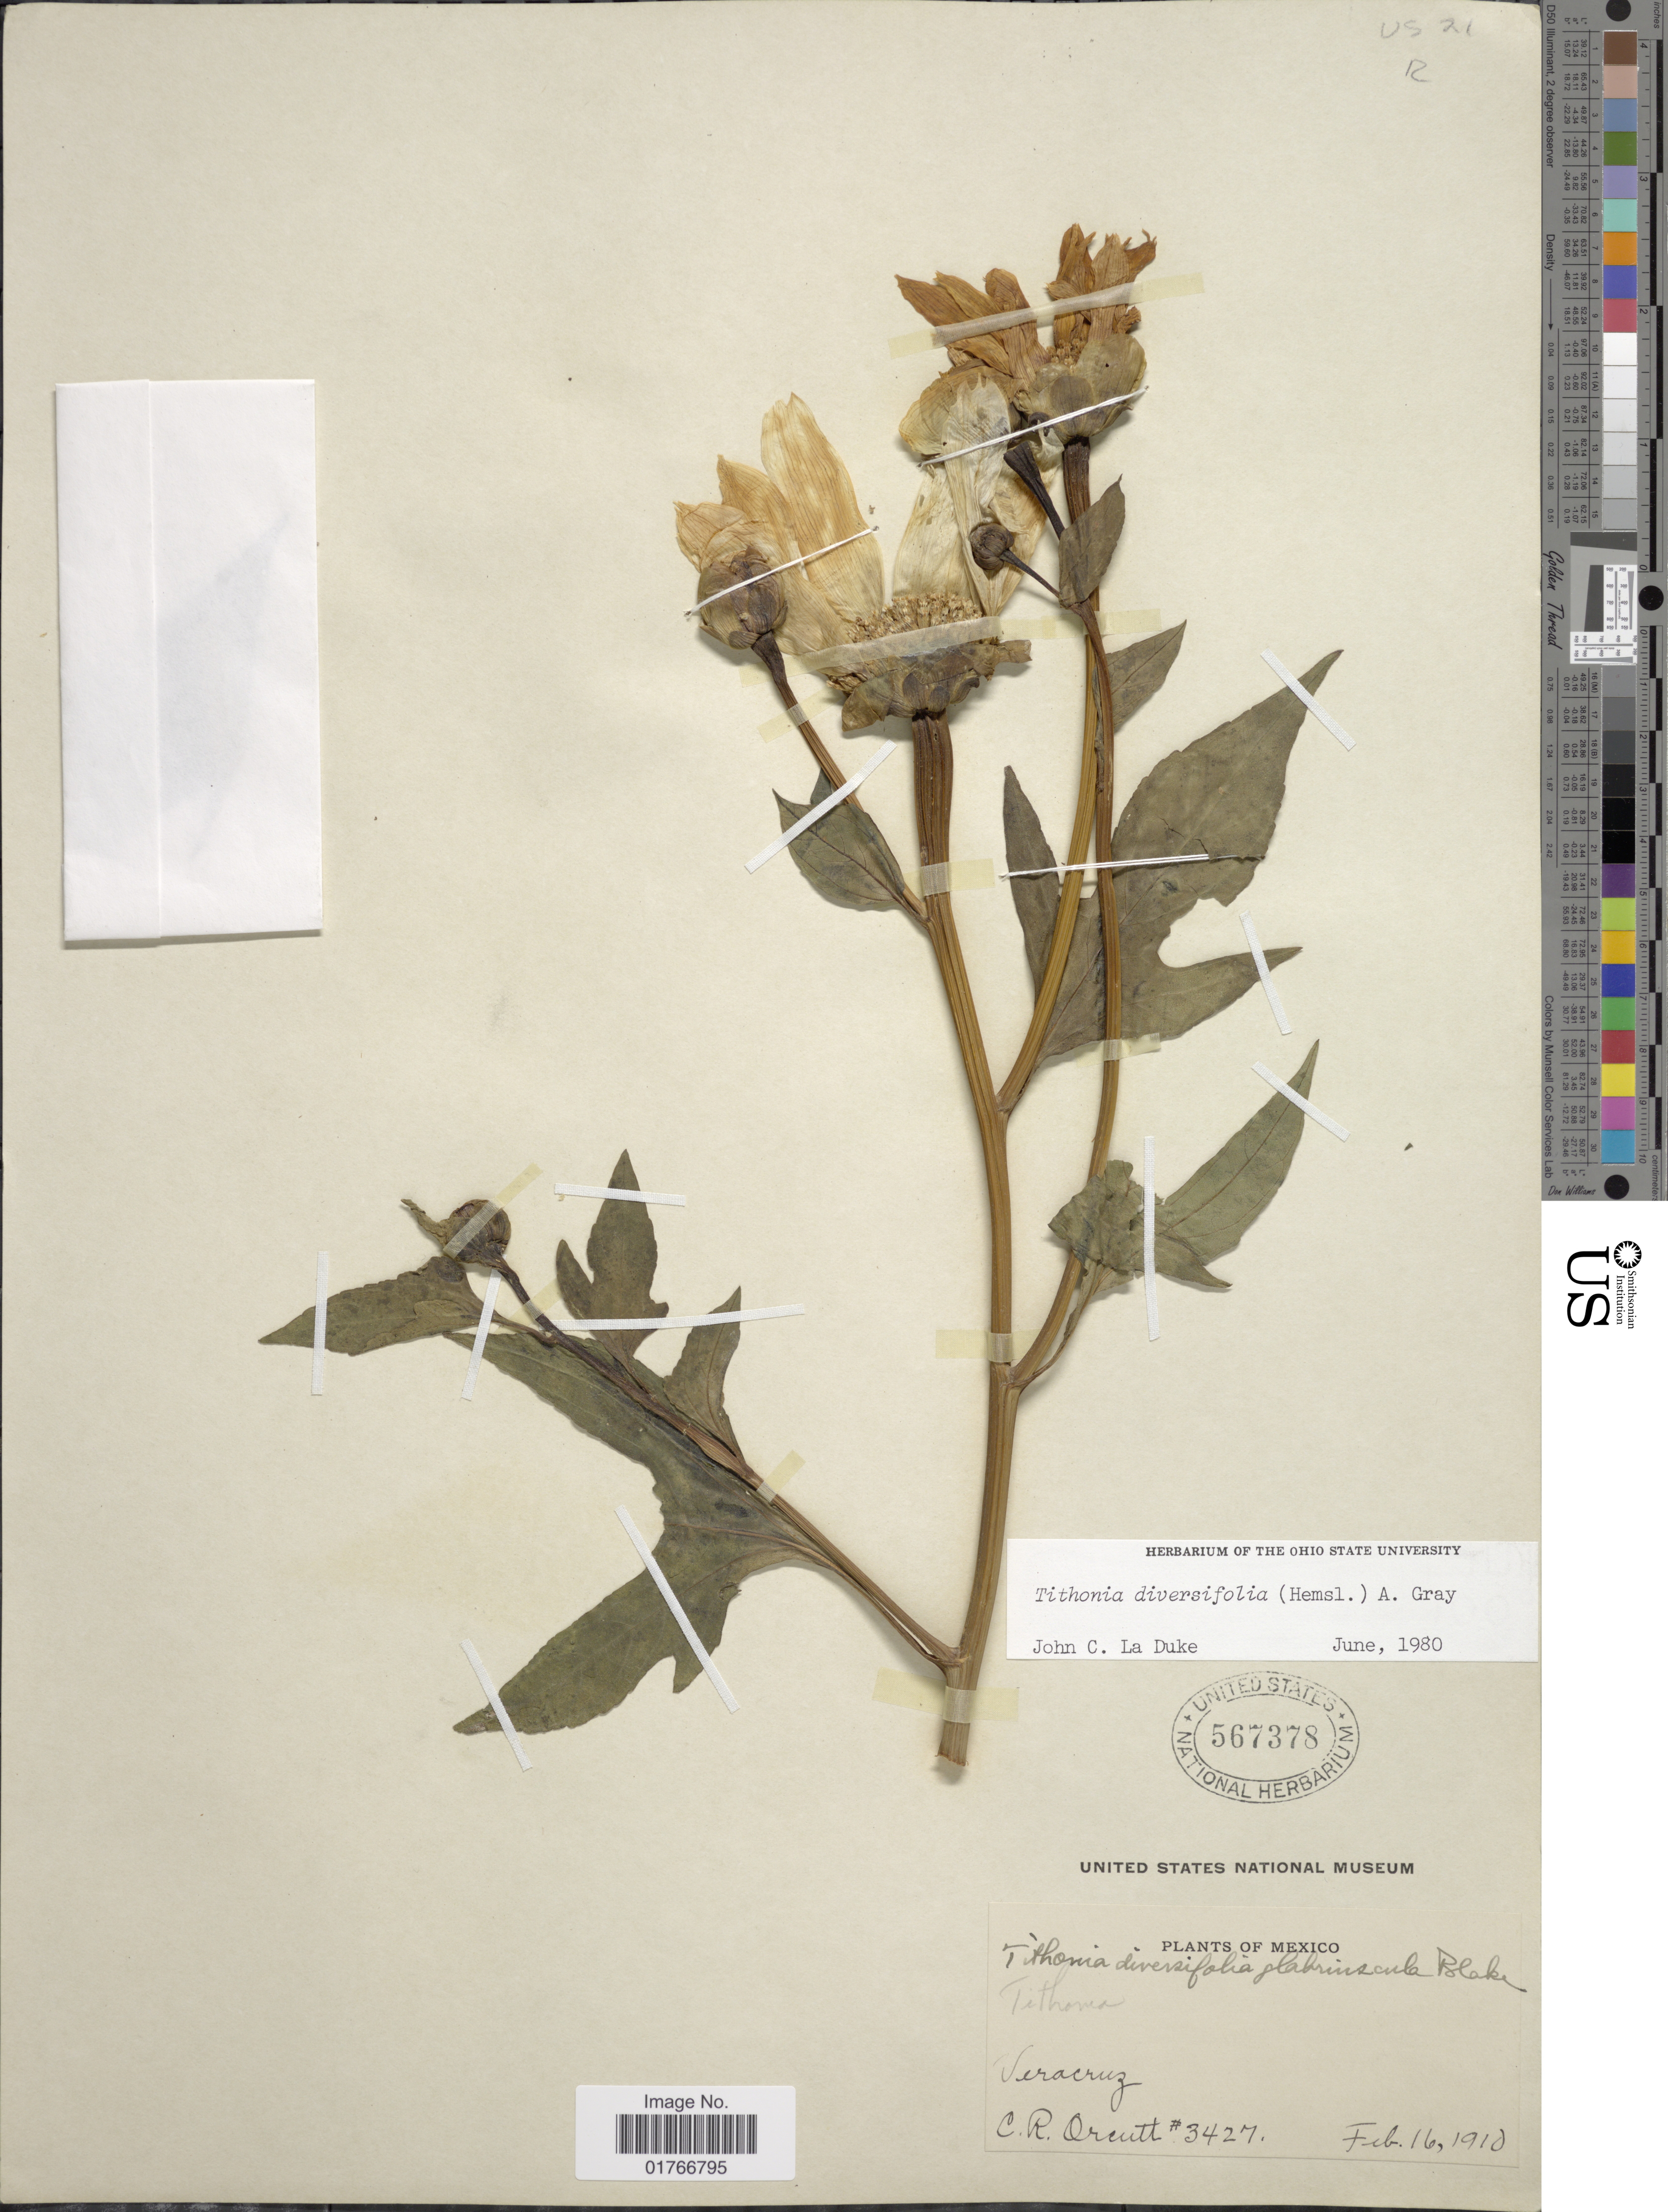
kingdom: Plantae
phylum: Tracheophyta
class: Magnoliopsida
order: Asterales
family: Asteraceae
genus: Tithonia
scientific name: Tithonia diversifolia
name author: (Hemsl.) A. Gray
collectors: C. R. Orcutt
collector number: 3427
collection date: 1910-02-16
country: Mexico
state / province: Veracruz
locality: Veracruz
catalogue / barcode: US 567378